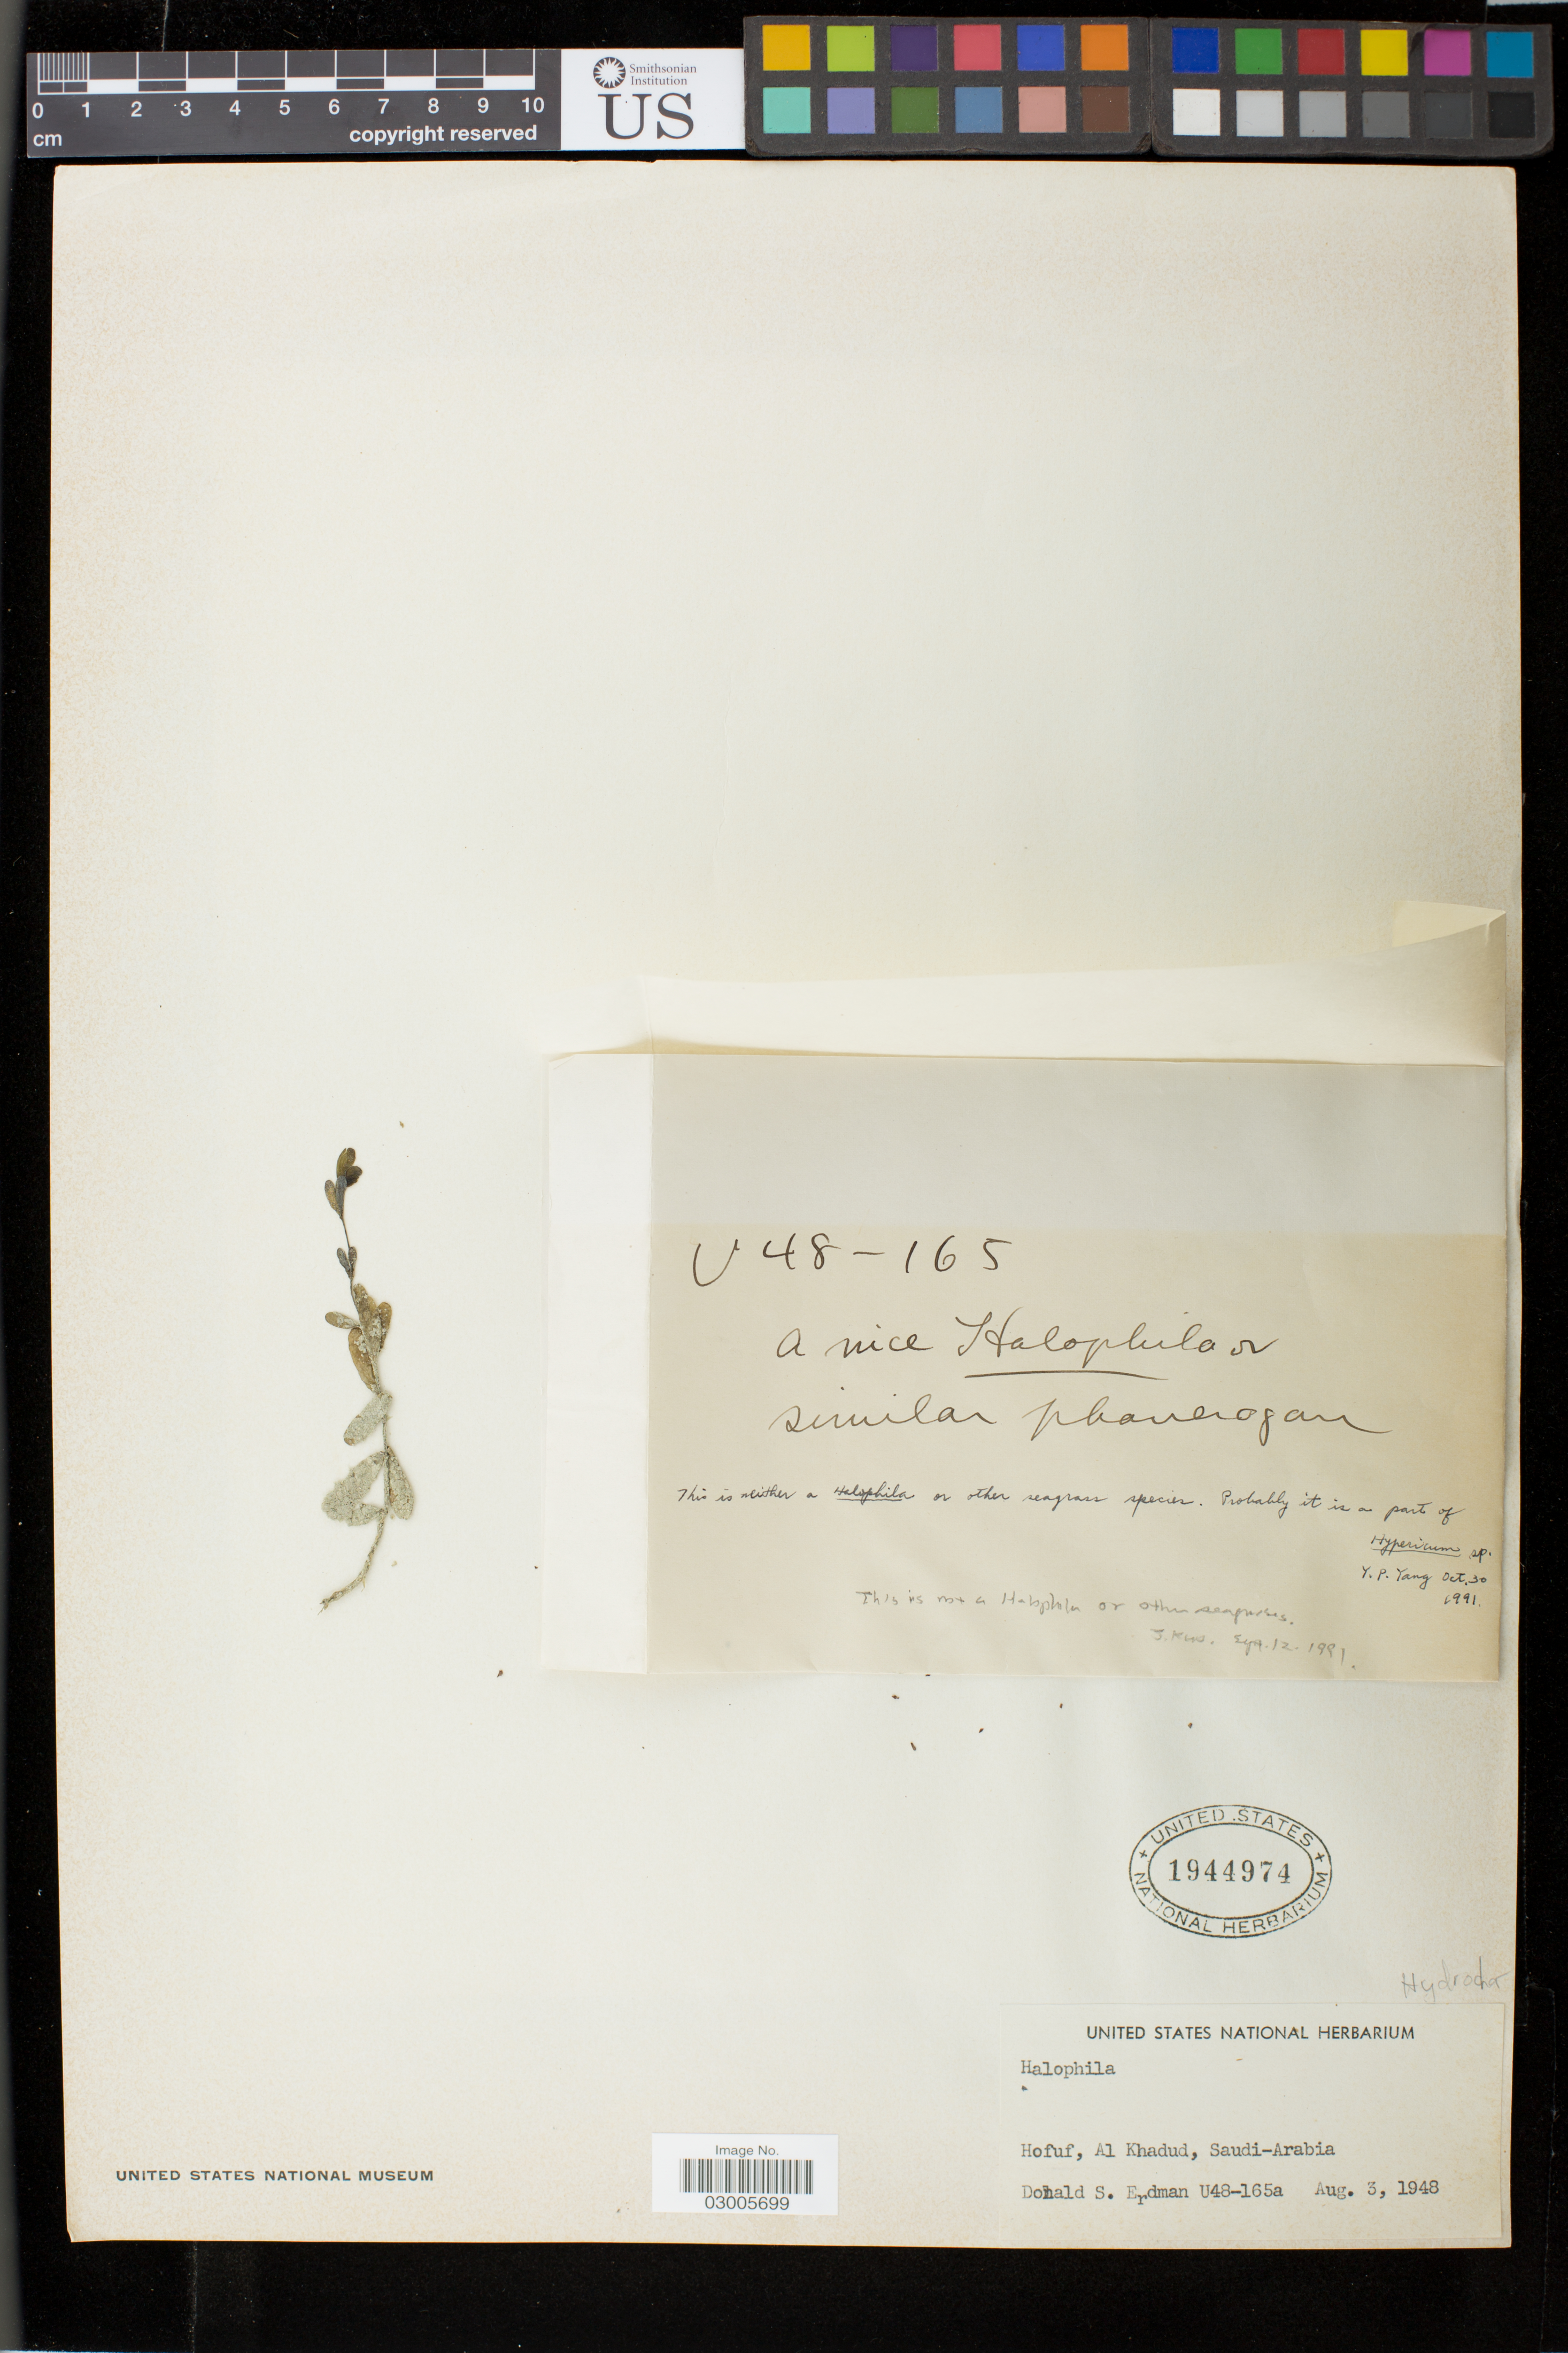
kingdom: Plantae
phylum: Tracheophyta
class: Magnoliopsida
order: Malpighiales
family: Hypericaceae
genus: Hypericum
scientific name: Hypericum sp.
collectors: D. Erdman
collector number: U48-165a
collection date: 1948-08-03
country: Saudi Arabia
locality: Hofuf, Al Khadud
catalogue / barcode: US 1944974